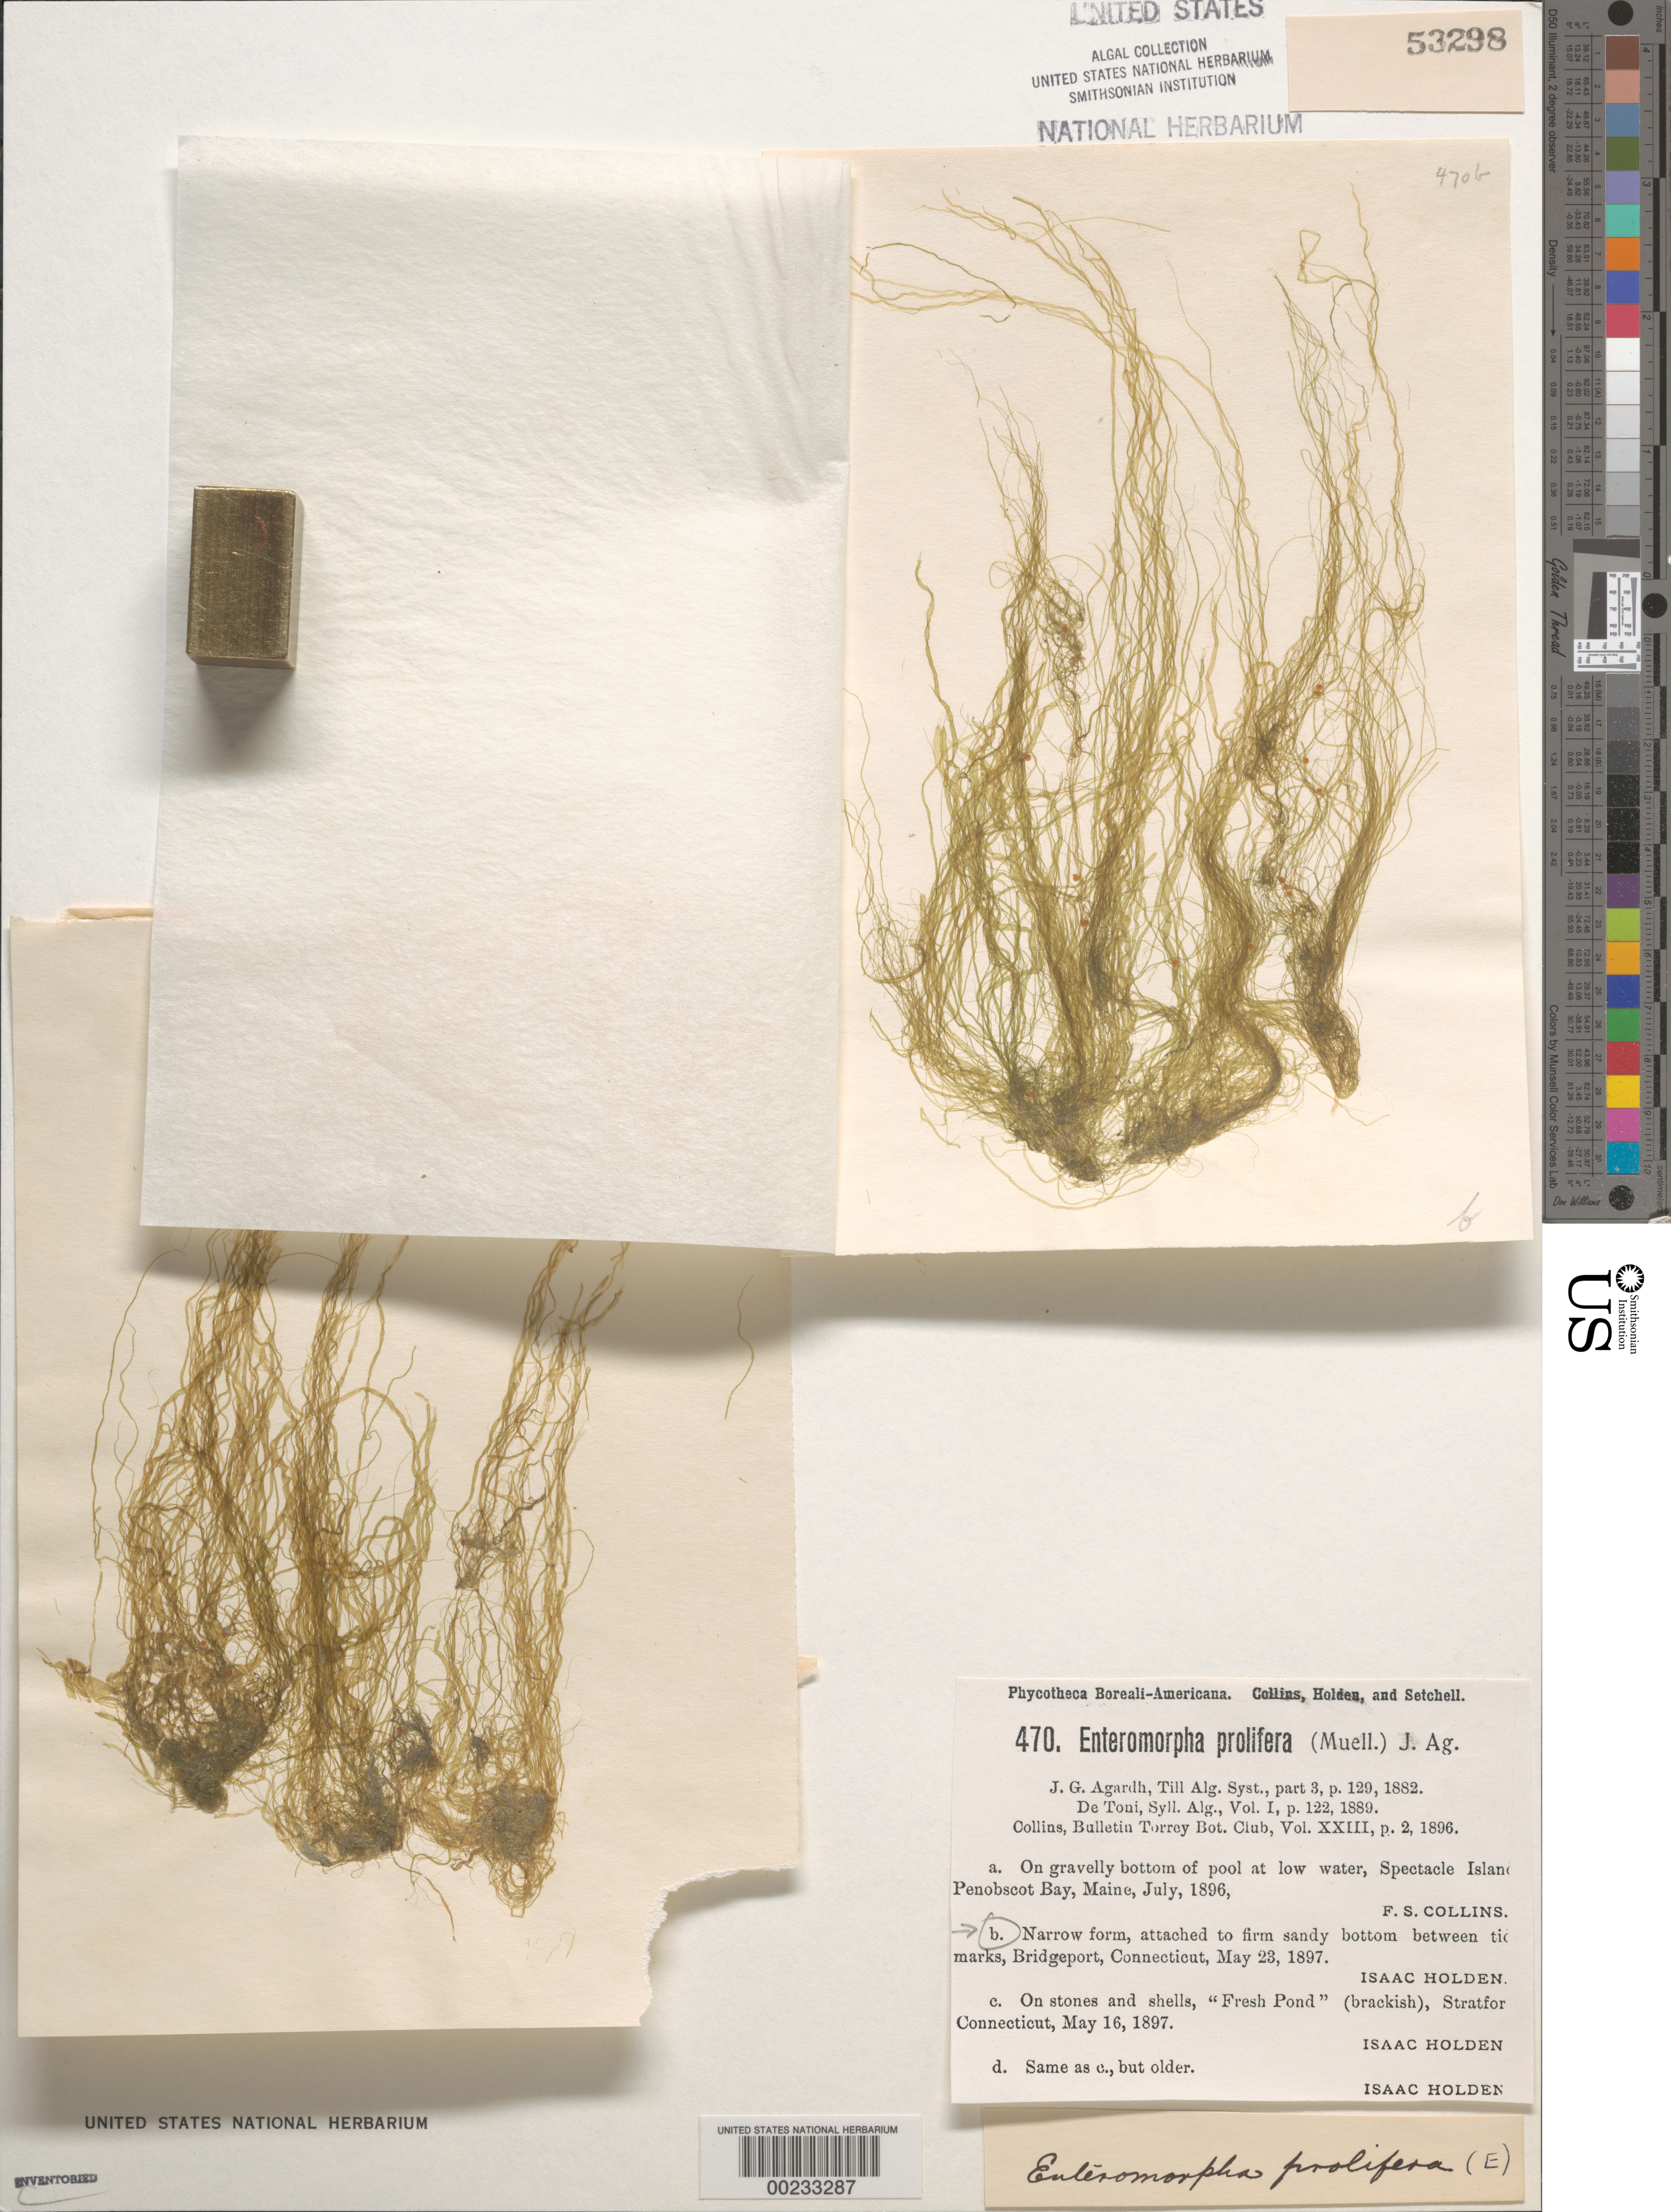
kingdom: Plantae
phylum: Chlorophyta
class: Ulvophyceae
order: Ulvales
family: Ulvaceae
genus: Ulva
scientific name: Ulva prolifera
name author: O.F. Müller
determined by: Algae name updating Project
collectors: I. Holden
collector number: PB-A 470b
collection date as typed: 23 May 1897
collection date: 1897-05-23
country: United States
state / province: Connecticut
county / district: Fairfield County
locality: Bridgeport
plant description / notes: Collins, Holden & Setchell, Phycotheca Boreali-Americana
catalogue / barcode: US 53298